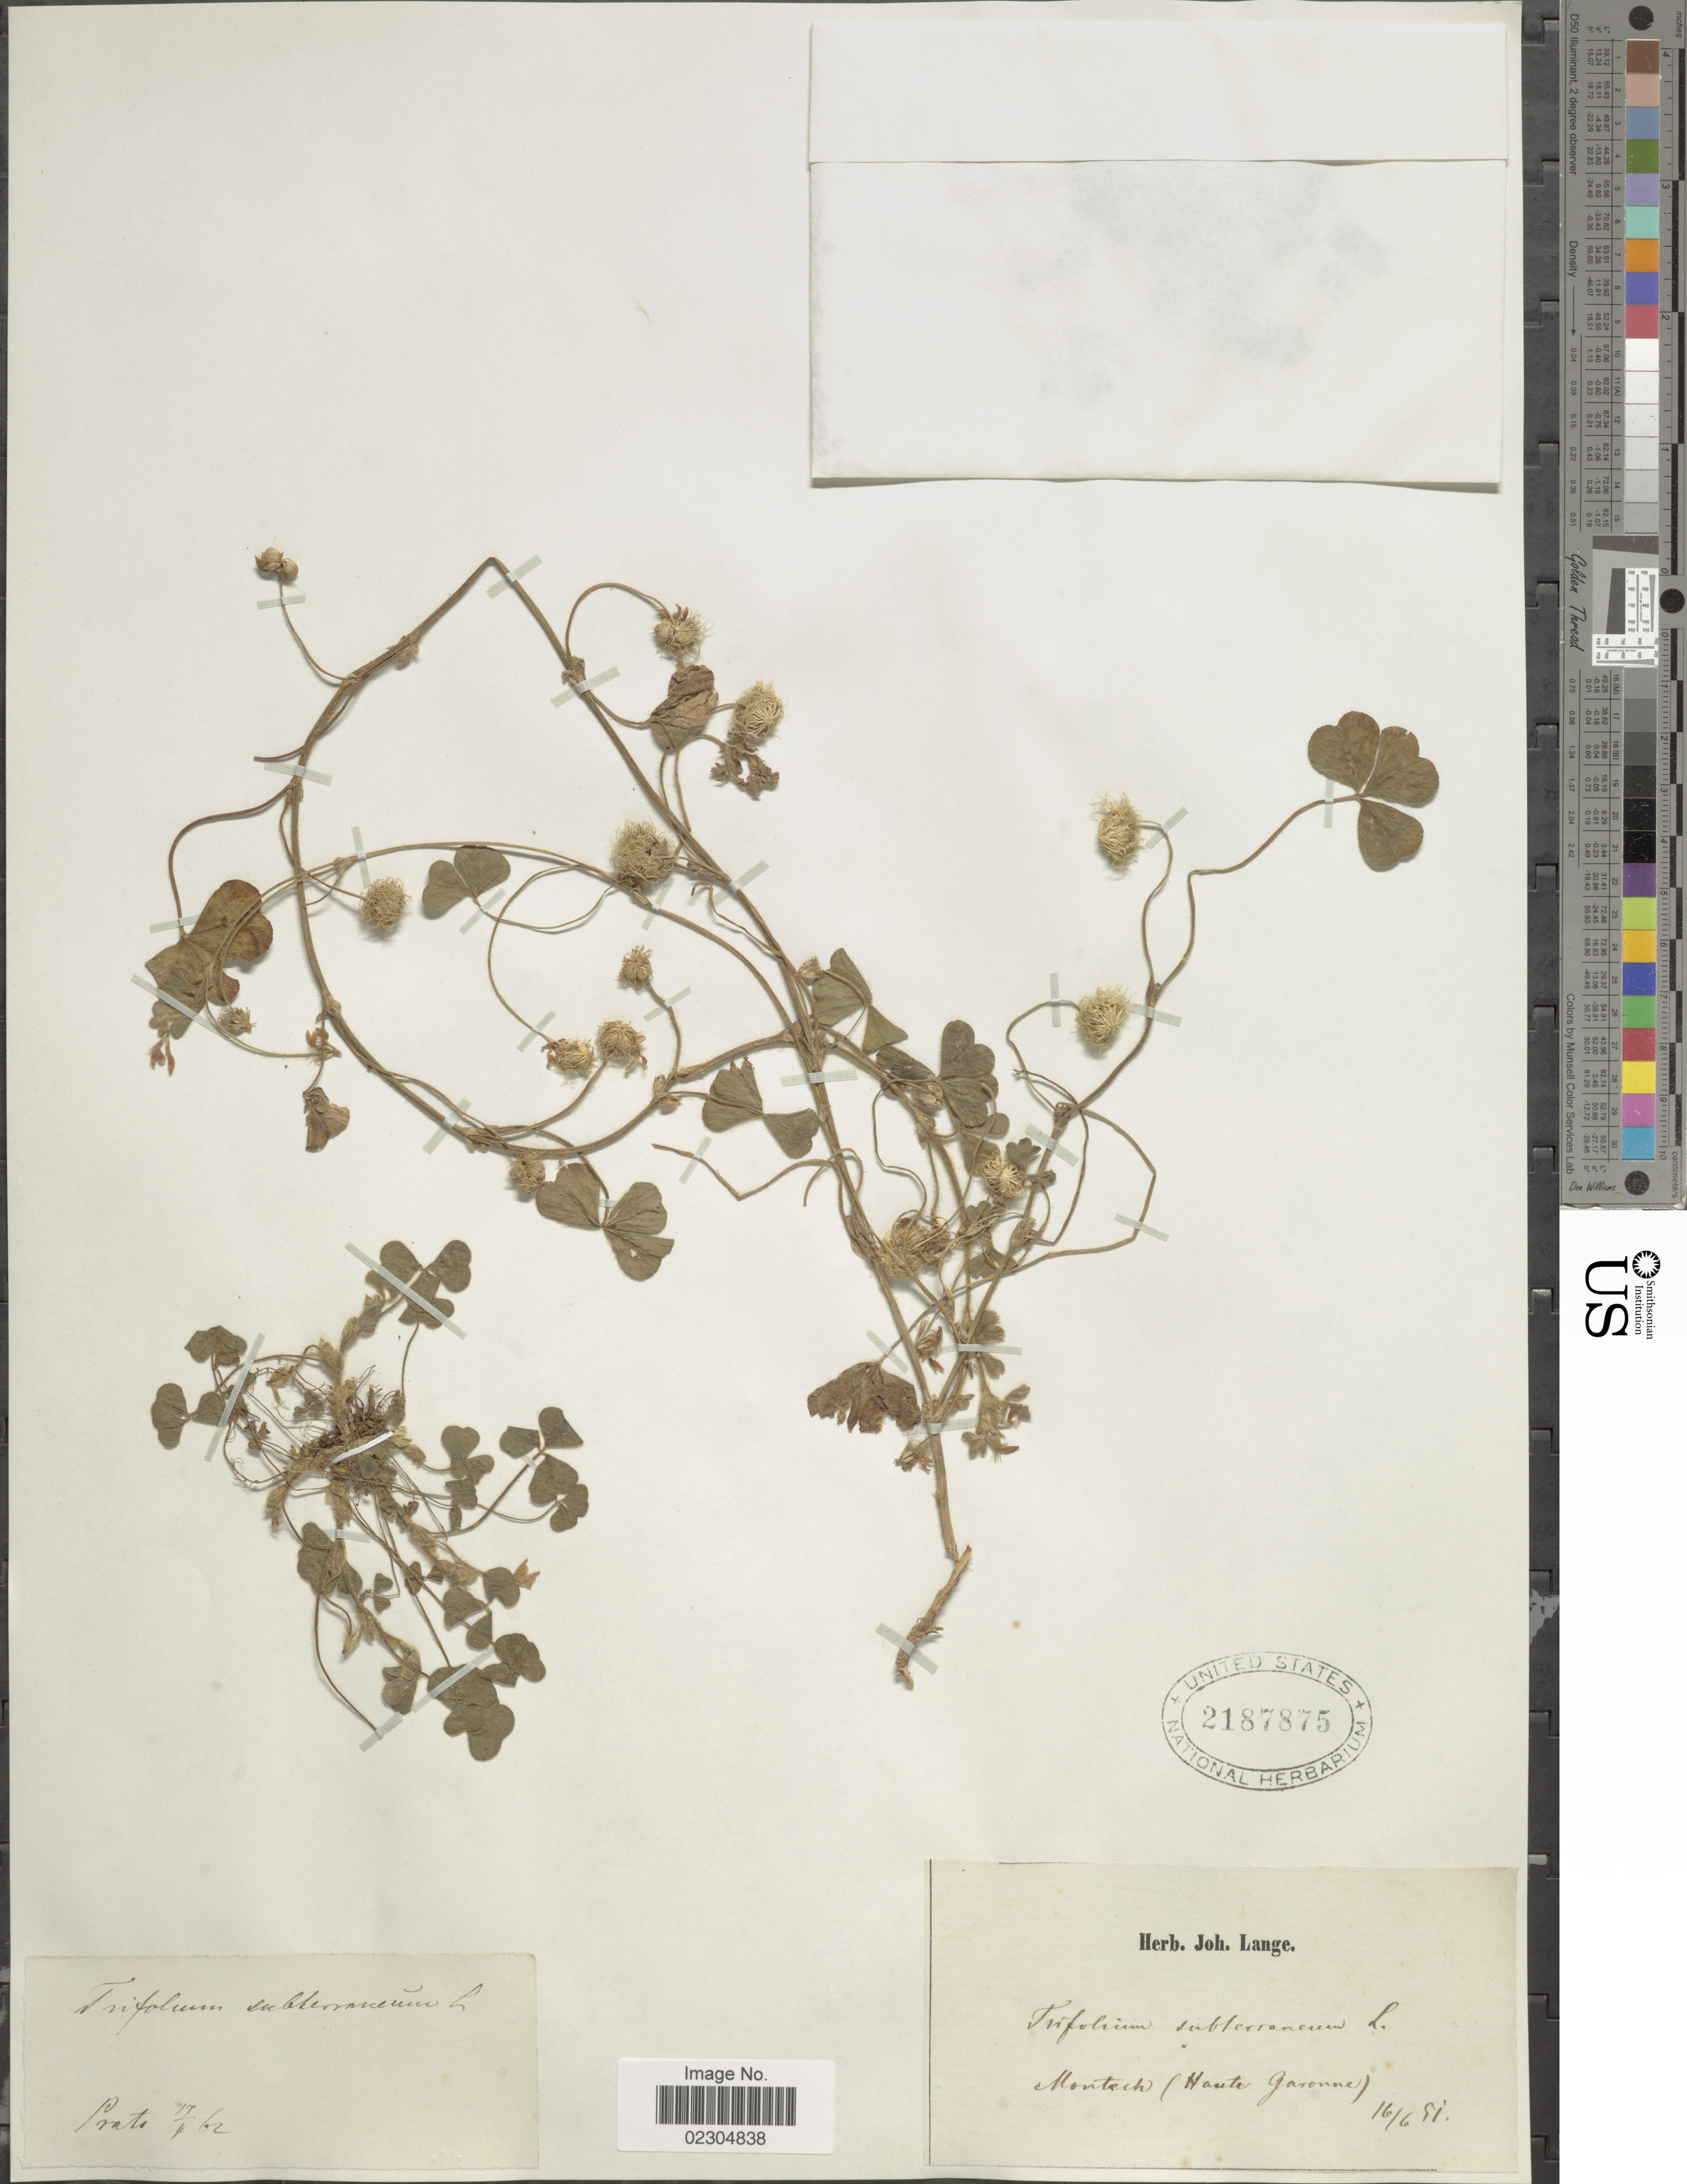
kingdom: Plantae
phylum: Tracheophyta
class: Magnoliopsida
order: Fabales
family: Fabaceae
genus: Trifolium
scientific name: Trifolium subterraneum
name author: L.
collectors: ex herb. Joh. Lange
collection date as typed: Transcribed d/m/y: 16/6/51 to 17/4/62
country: France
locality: Montech (Haute Garonne) Prats [interpreted]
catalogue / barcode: US 2187875